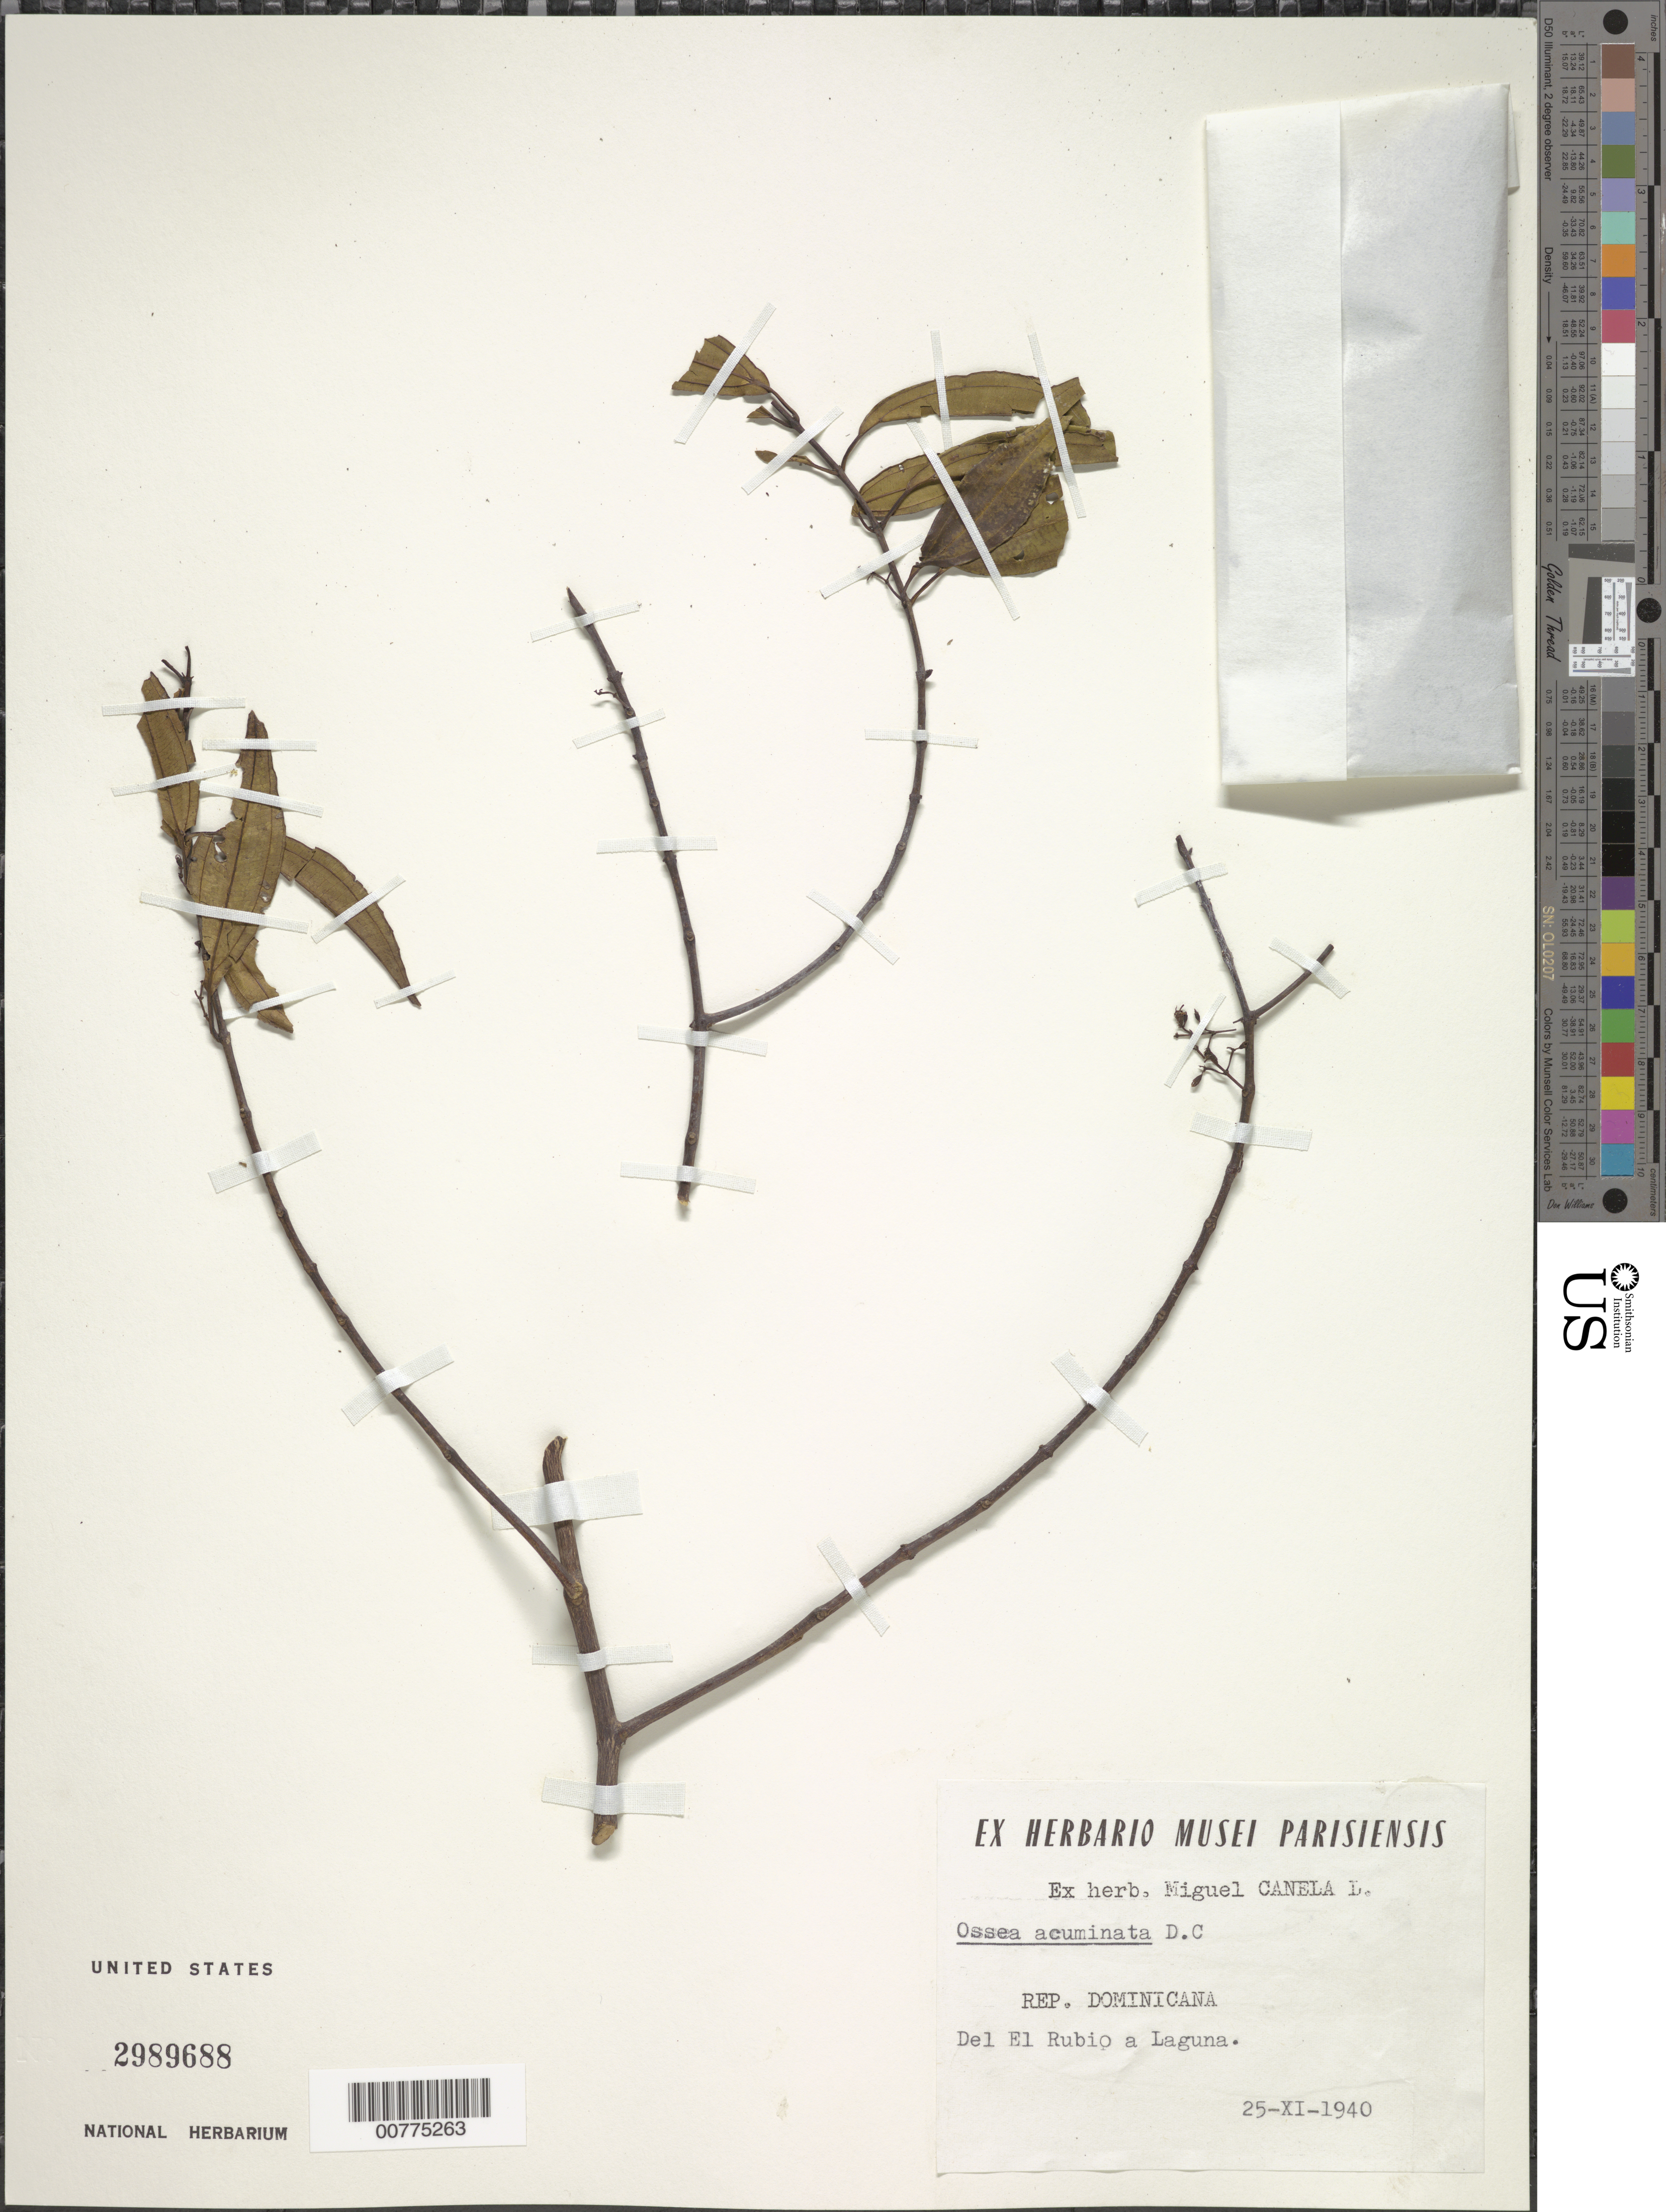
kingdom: Plantae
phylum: Tracheophyta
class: Magnoliopsida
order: Myrtales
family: Melastomataceae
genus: Mecranium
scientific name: Mecranium acuminatum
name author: (DC.) Skean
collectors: M. Canela Lazaro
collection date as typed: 25 Nov 1940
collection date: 1940-11-25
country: Dominican Republic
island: Hispaniola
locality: From El Rubio to Laguna.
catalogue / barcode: US 2989688